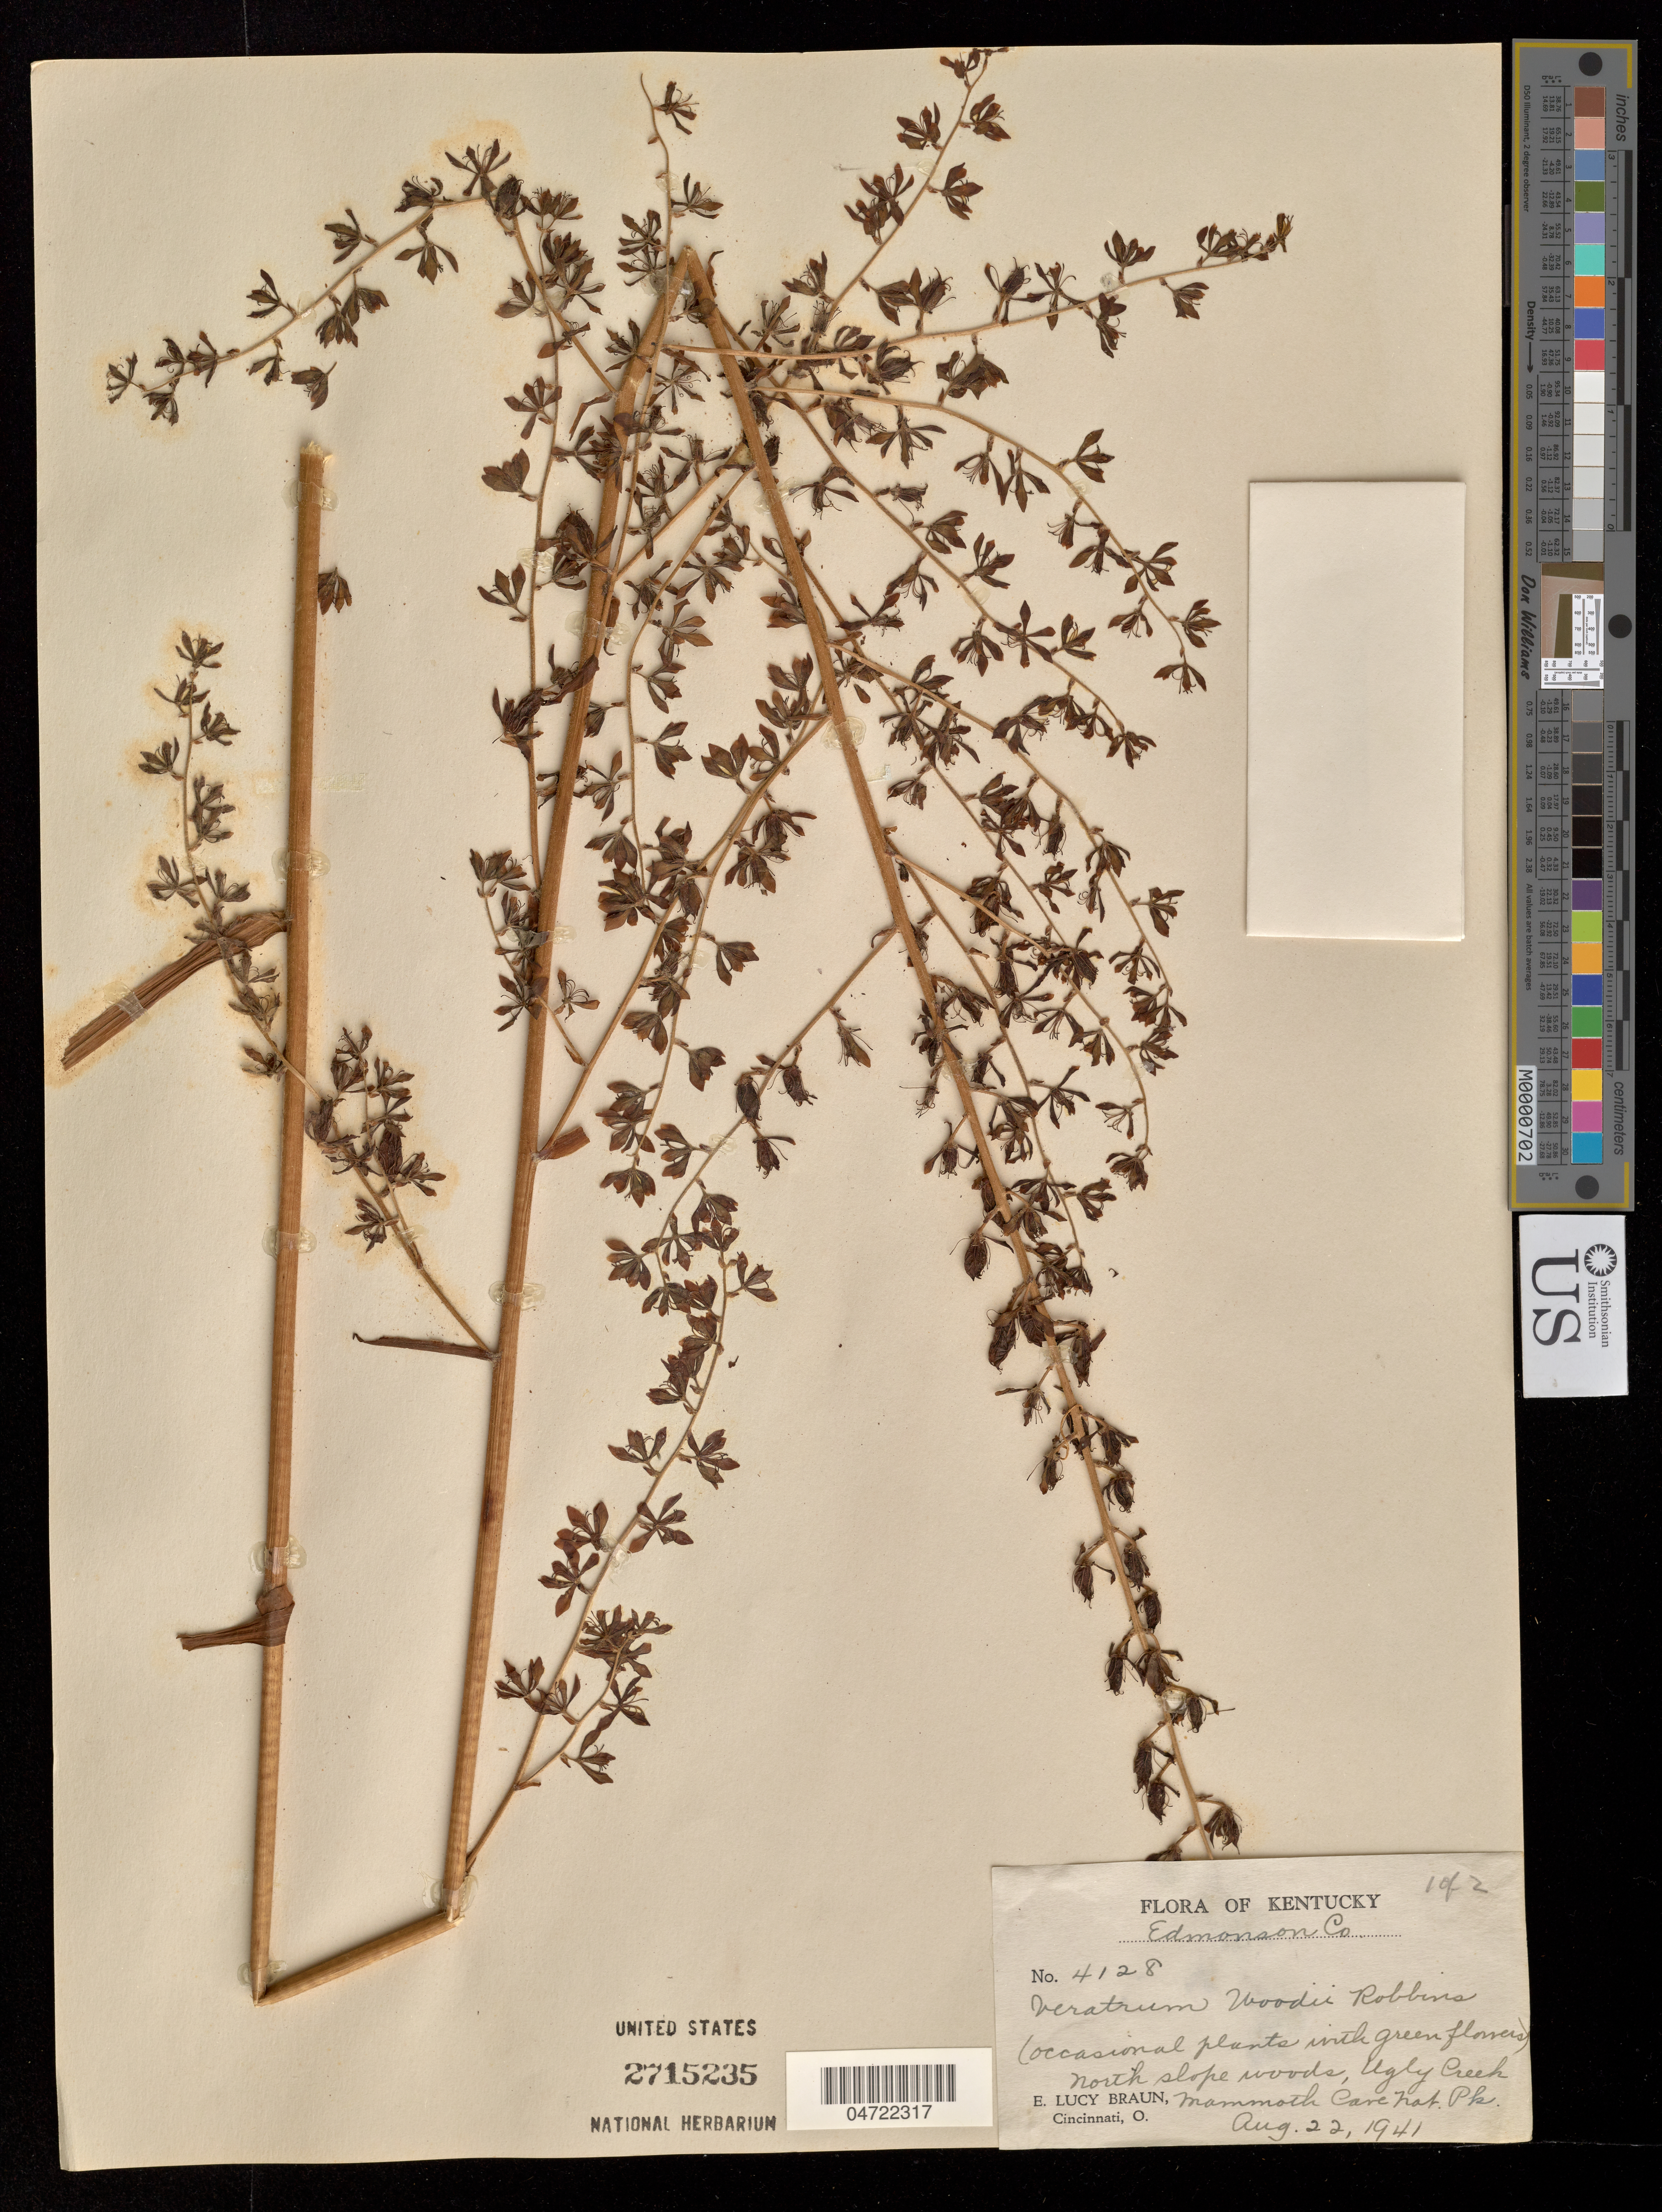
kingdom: Plantae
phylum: Tracheophyta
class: Liliopsida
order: Liliales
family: Melanthiaceae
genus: Melanthium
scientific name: Melanthium woodii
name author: (J.W. Robbins ex Alph. Wood) Bodkin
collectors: E. L. Braun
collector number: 4128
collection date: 1941-08-22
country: United States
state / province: Kentucky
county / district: Edmonson County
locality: Slopes of Ugly Creek, Mammoth Cave National Park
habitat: Wooded slopes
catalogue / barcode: US 2715235